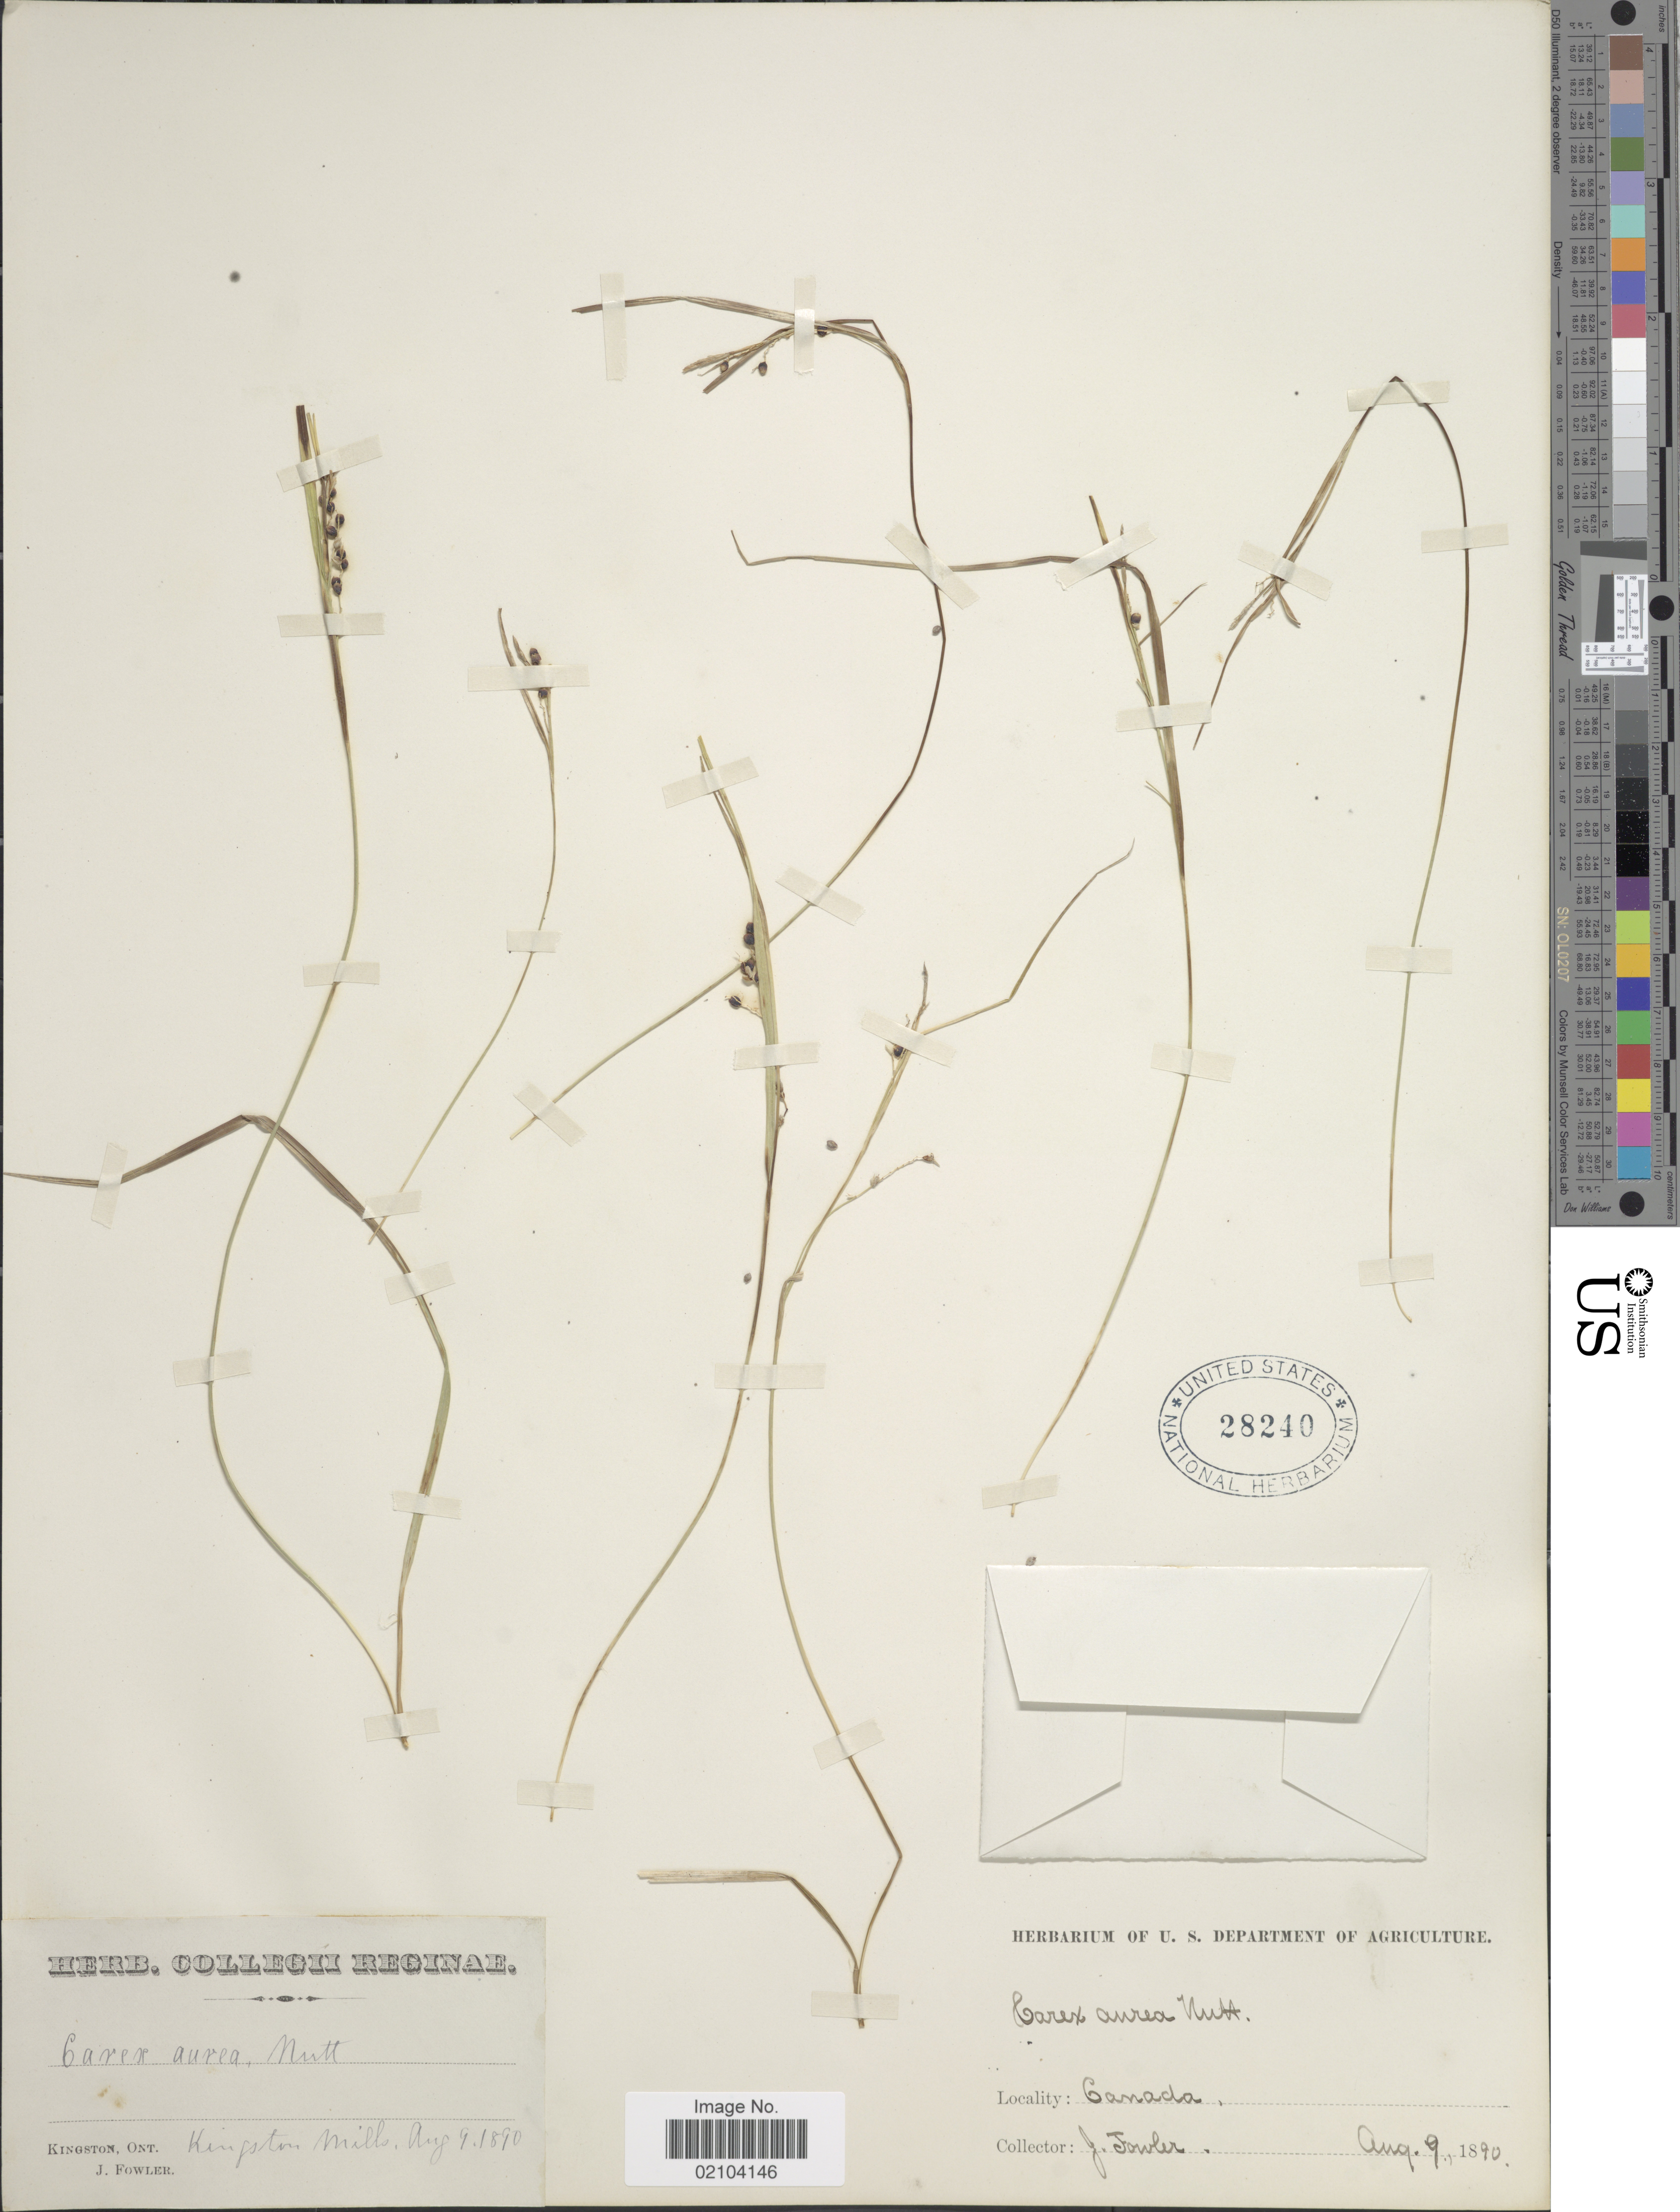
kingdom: Plantae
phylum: Tracheophyta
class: Liliopsida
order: Poales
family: Cyperaceae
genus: Carex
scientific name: Carex aurea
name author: Nutt.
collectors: J. P. Fowler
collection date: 1890-08-09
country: Canada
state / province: Ontario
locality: Kingston, Ont. Kingston Mills.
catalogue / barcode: US 28240